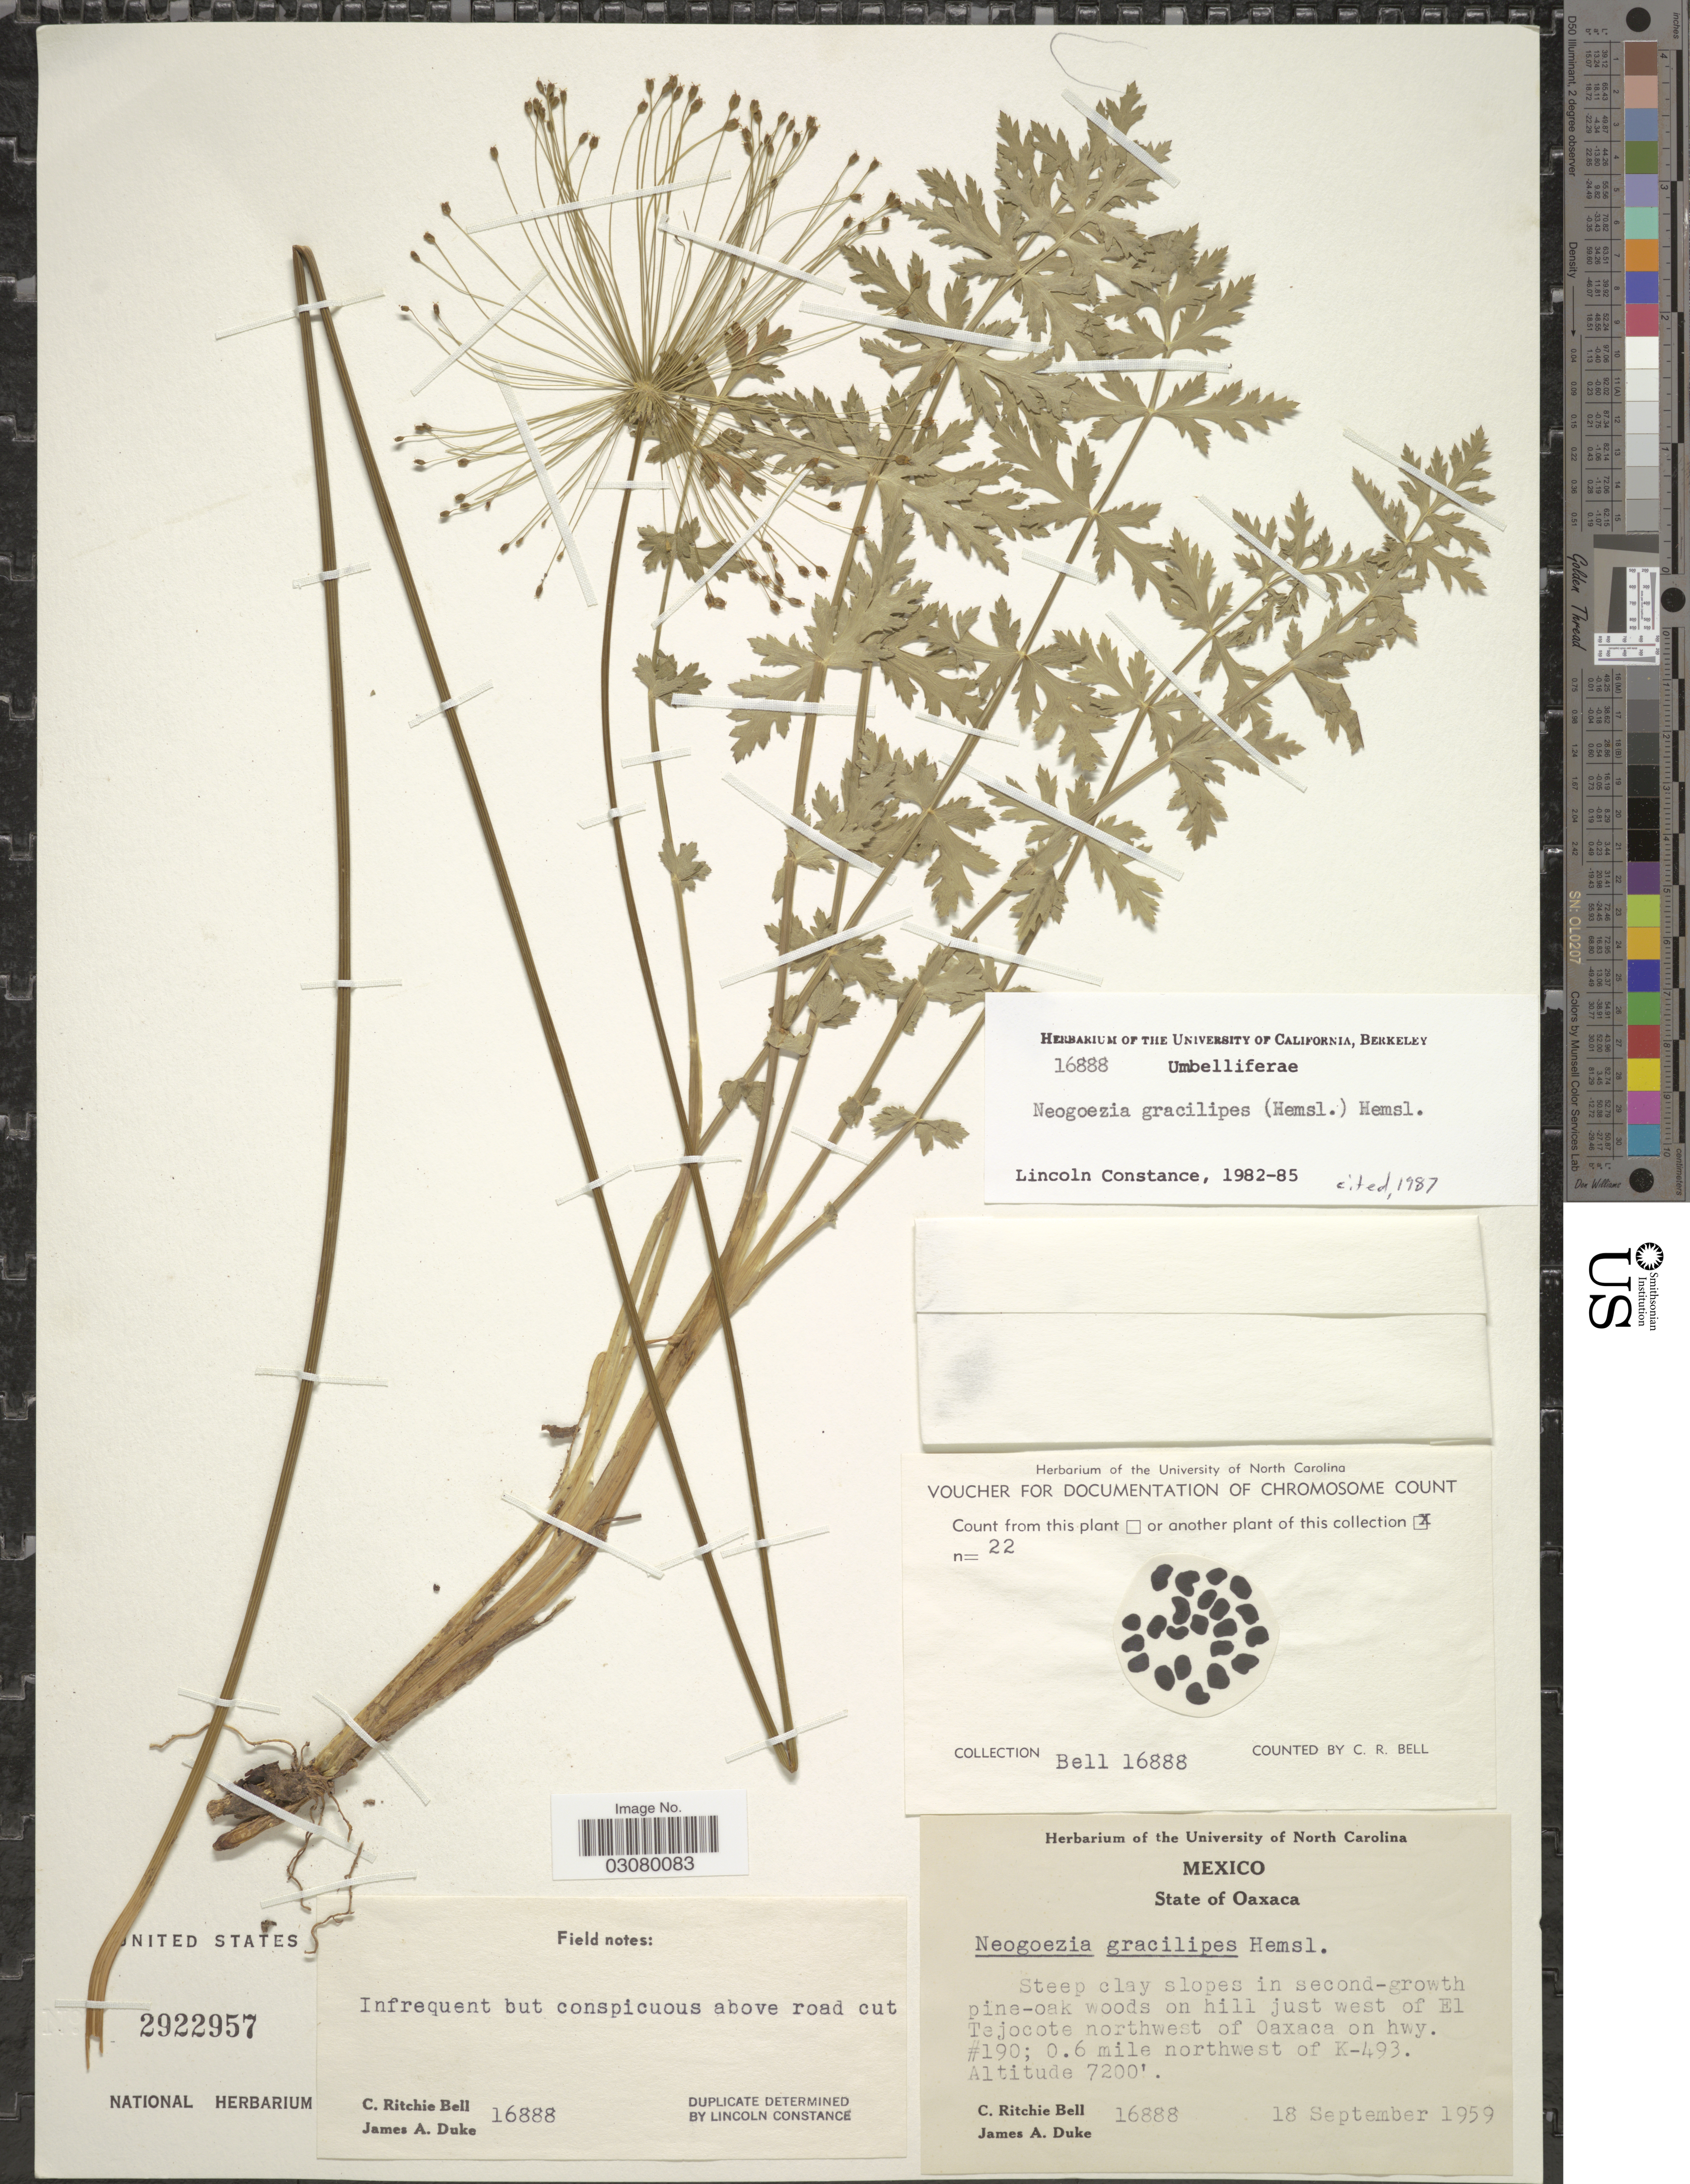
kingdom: Plantae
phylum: Tracheophyta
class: Magnoliopsida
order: Apiales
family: Apiaceae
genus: Neogoezia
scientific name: Neogoezia gracilipes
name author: (Hemsl.) Hemsl.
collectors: C. R. Bell & J. A. Duke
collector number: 16888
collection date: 1959-09-18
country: Mexico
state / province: Oaxaca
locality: On hill just west of El Tejocote northwest of Oaxaca on hwy. #190; 0.6 mile northwest of K-493.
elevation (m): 2195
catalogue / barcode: US 2922957